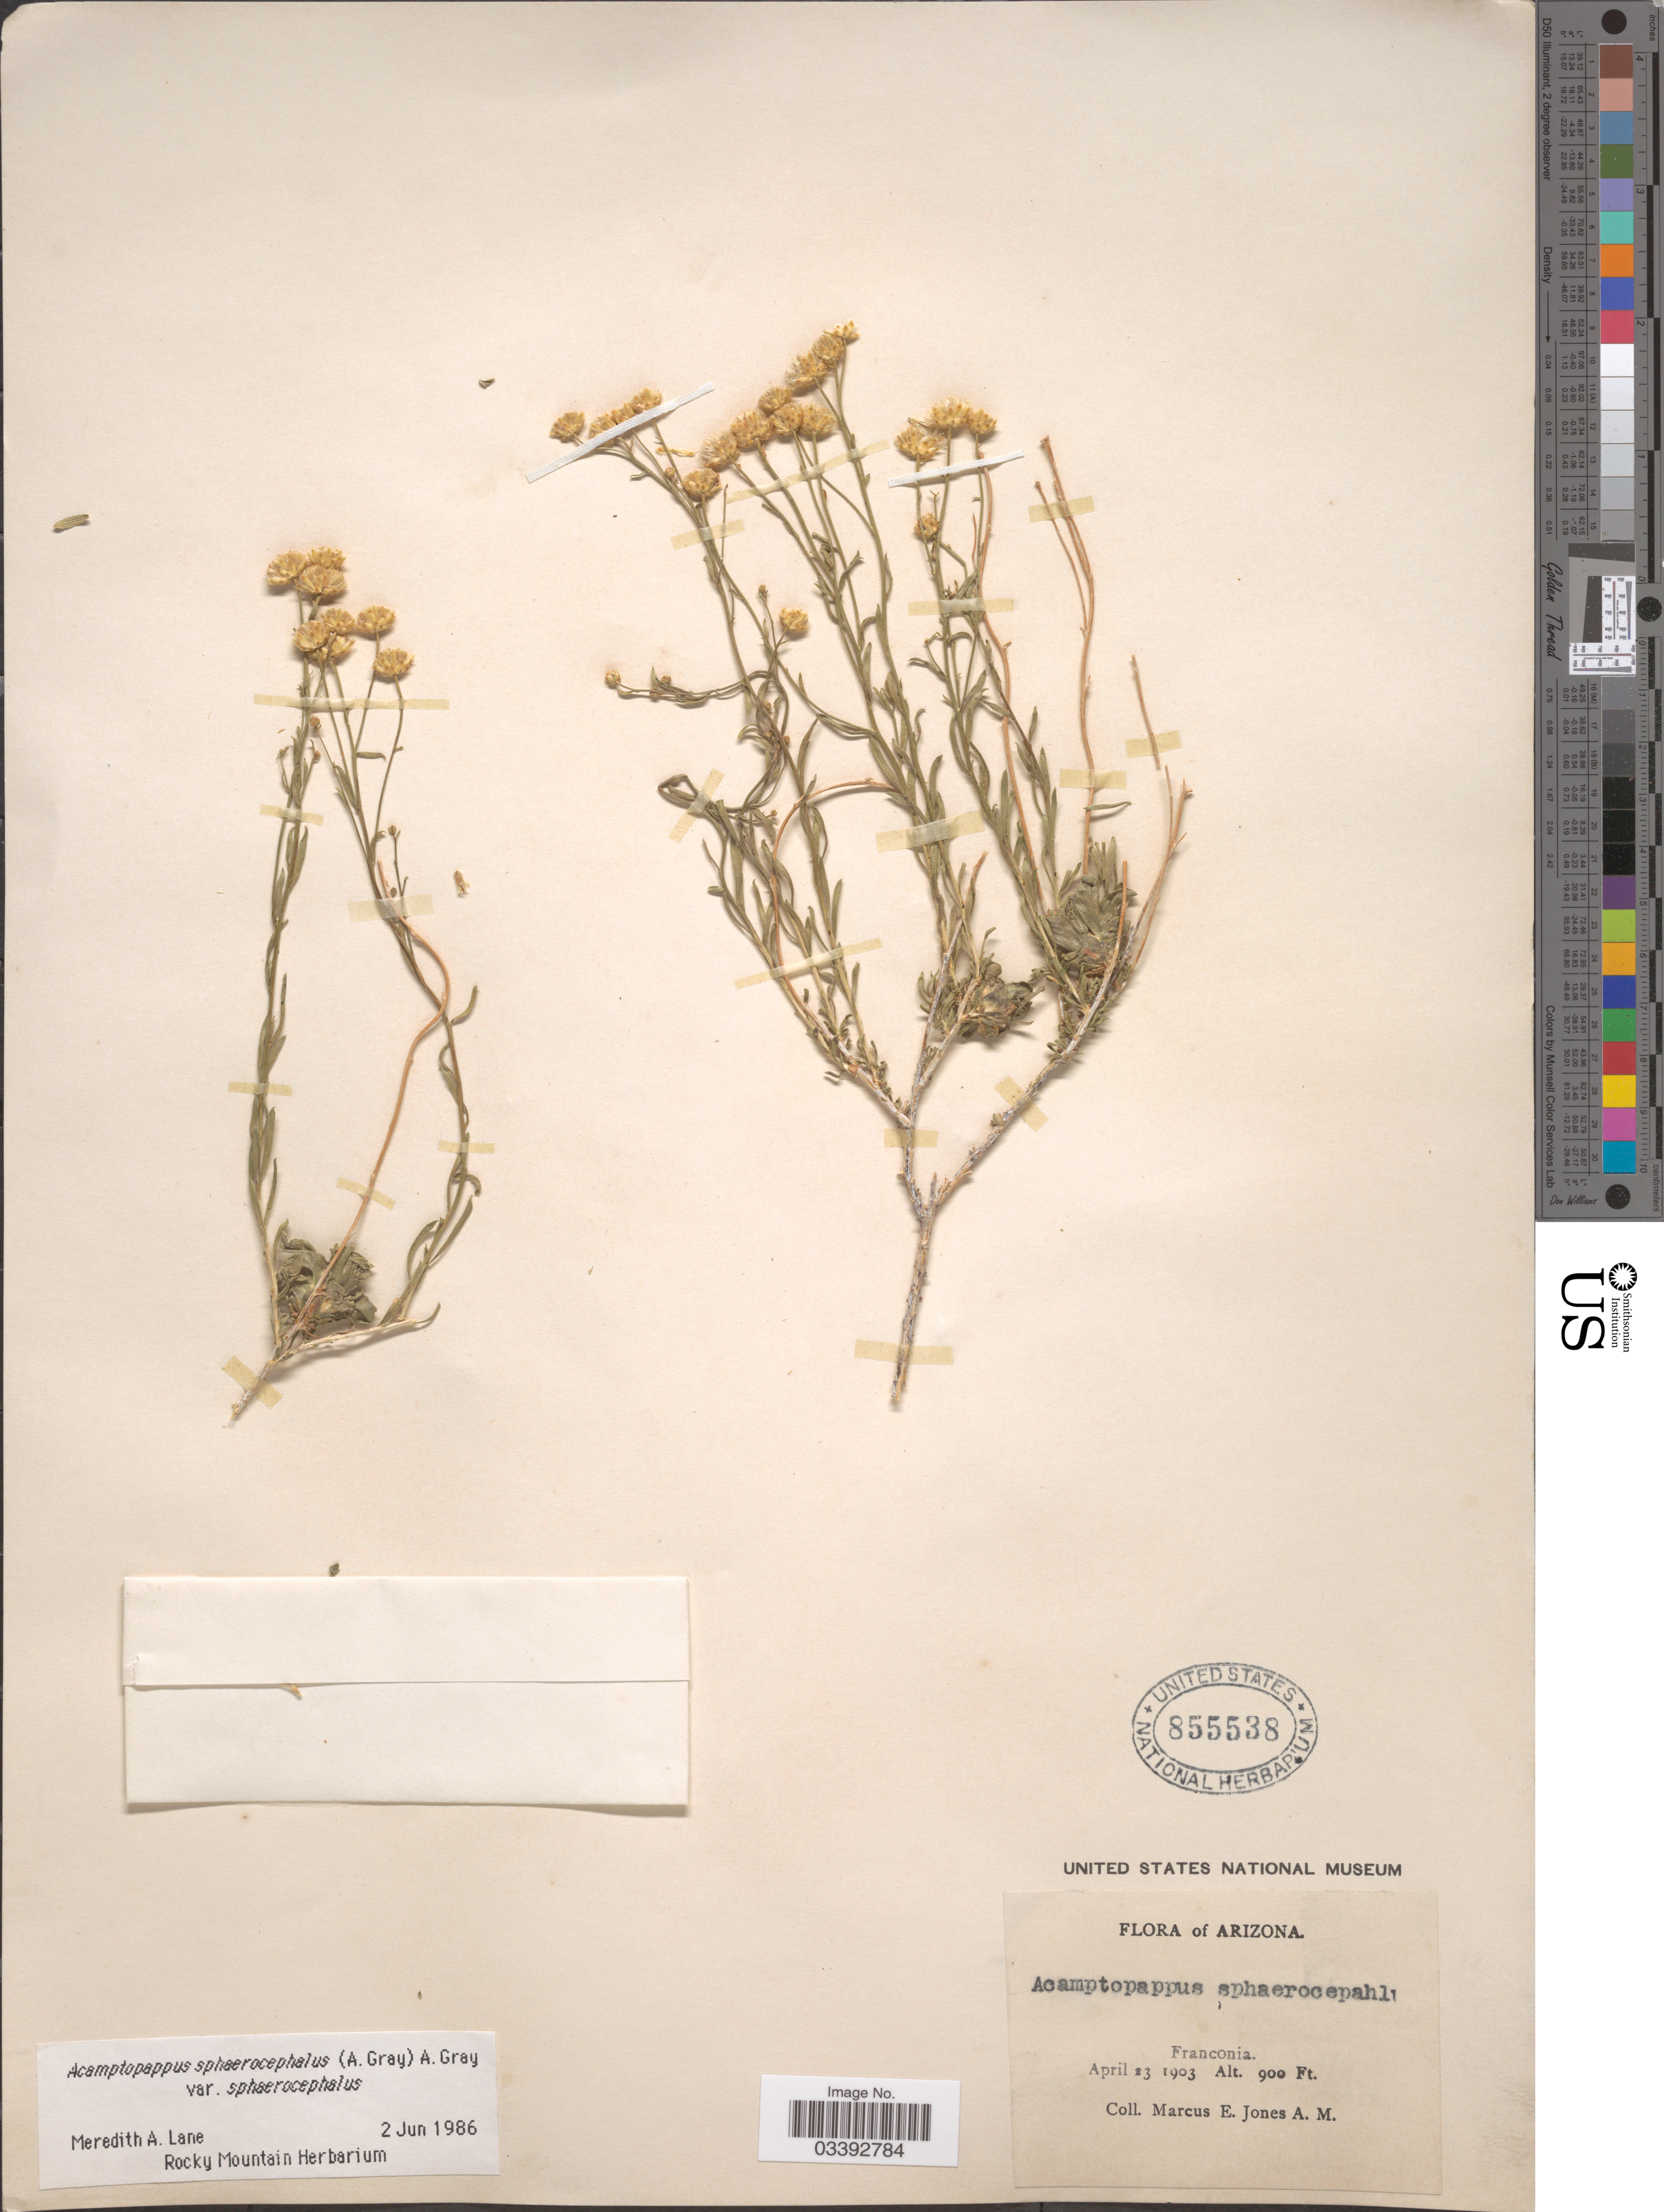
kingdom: Plantae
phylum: Tracheophyta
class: Magnoliopsida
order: Asterales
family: Asteraceae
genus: Acamptopappus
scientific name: Acamptopappus sphaerocephalus var. sphaerocephalus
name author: A. Gray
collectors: M. E. Jones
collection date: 1903-04-13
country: United States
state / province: Arizona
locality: Franconia.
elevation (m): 274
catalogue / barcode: US 855538